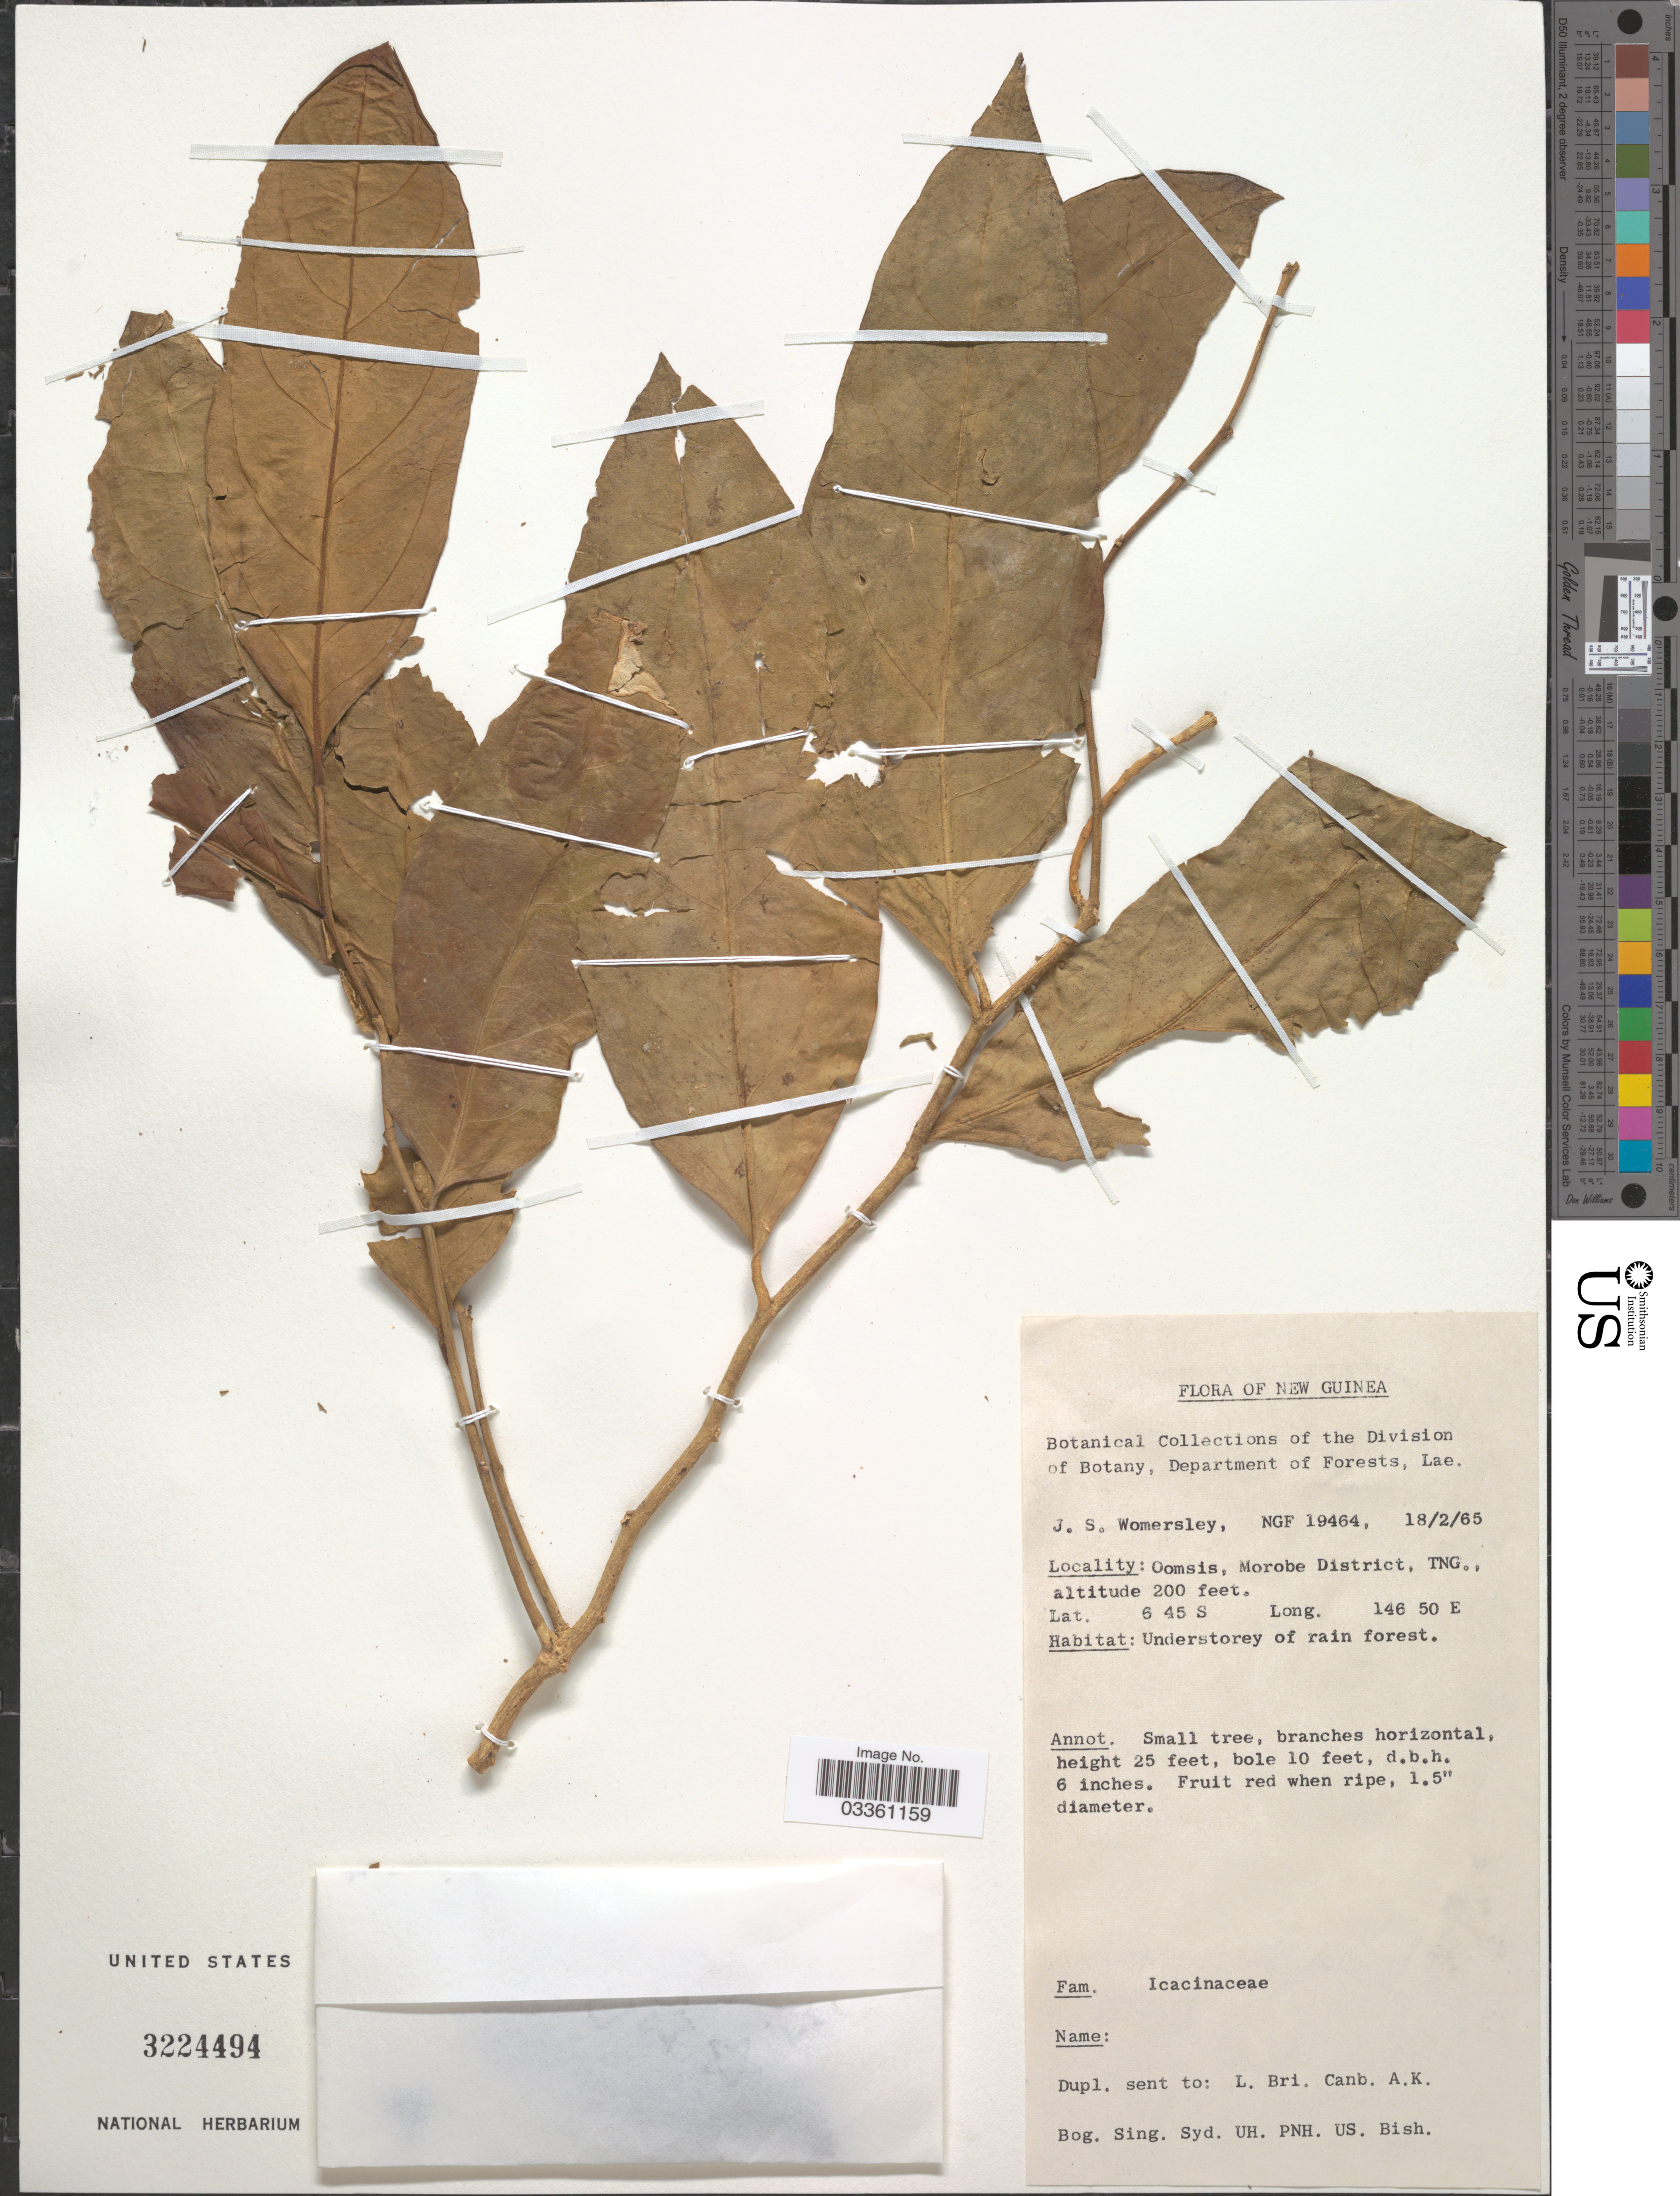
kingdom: Plantae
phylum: Tracheophyta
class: Magnoliopsida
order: Icacinales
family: Icacinaceae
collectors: J. S. Womersley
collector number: NGF 19464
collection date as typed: Transcribed d/m/y: 18/2/65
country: Papua New Guinea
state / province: Morobe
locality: New Guinea. Oomsis, Morobe District, TNG.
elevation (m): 61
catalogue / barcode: US 3224494